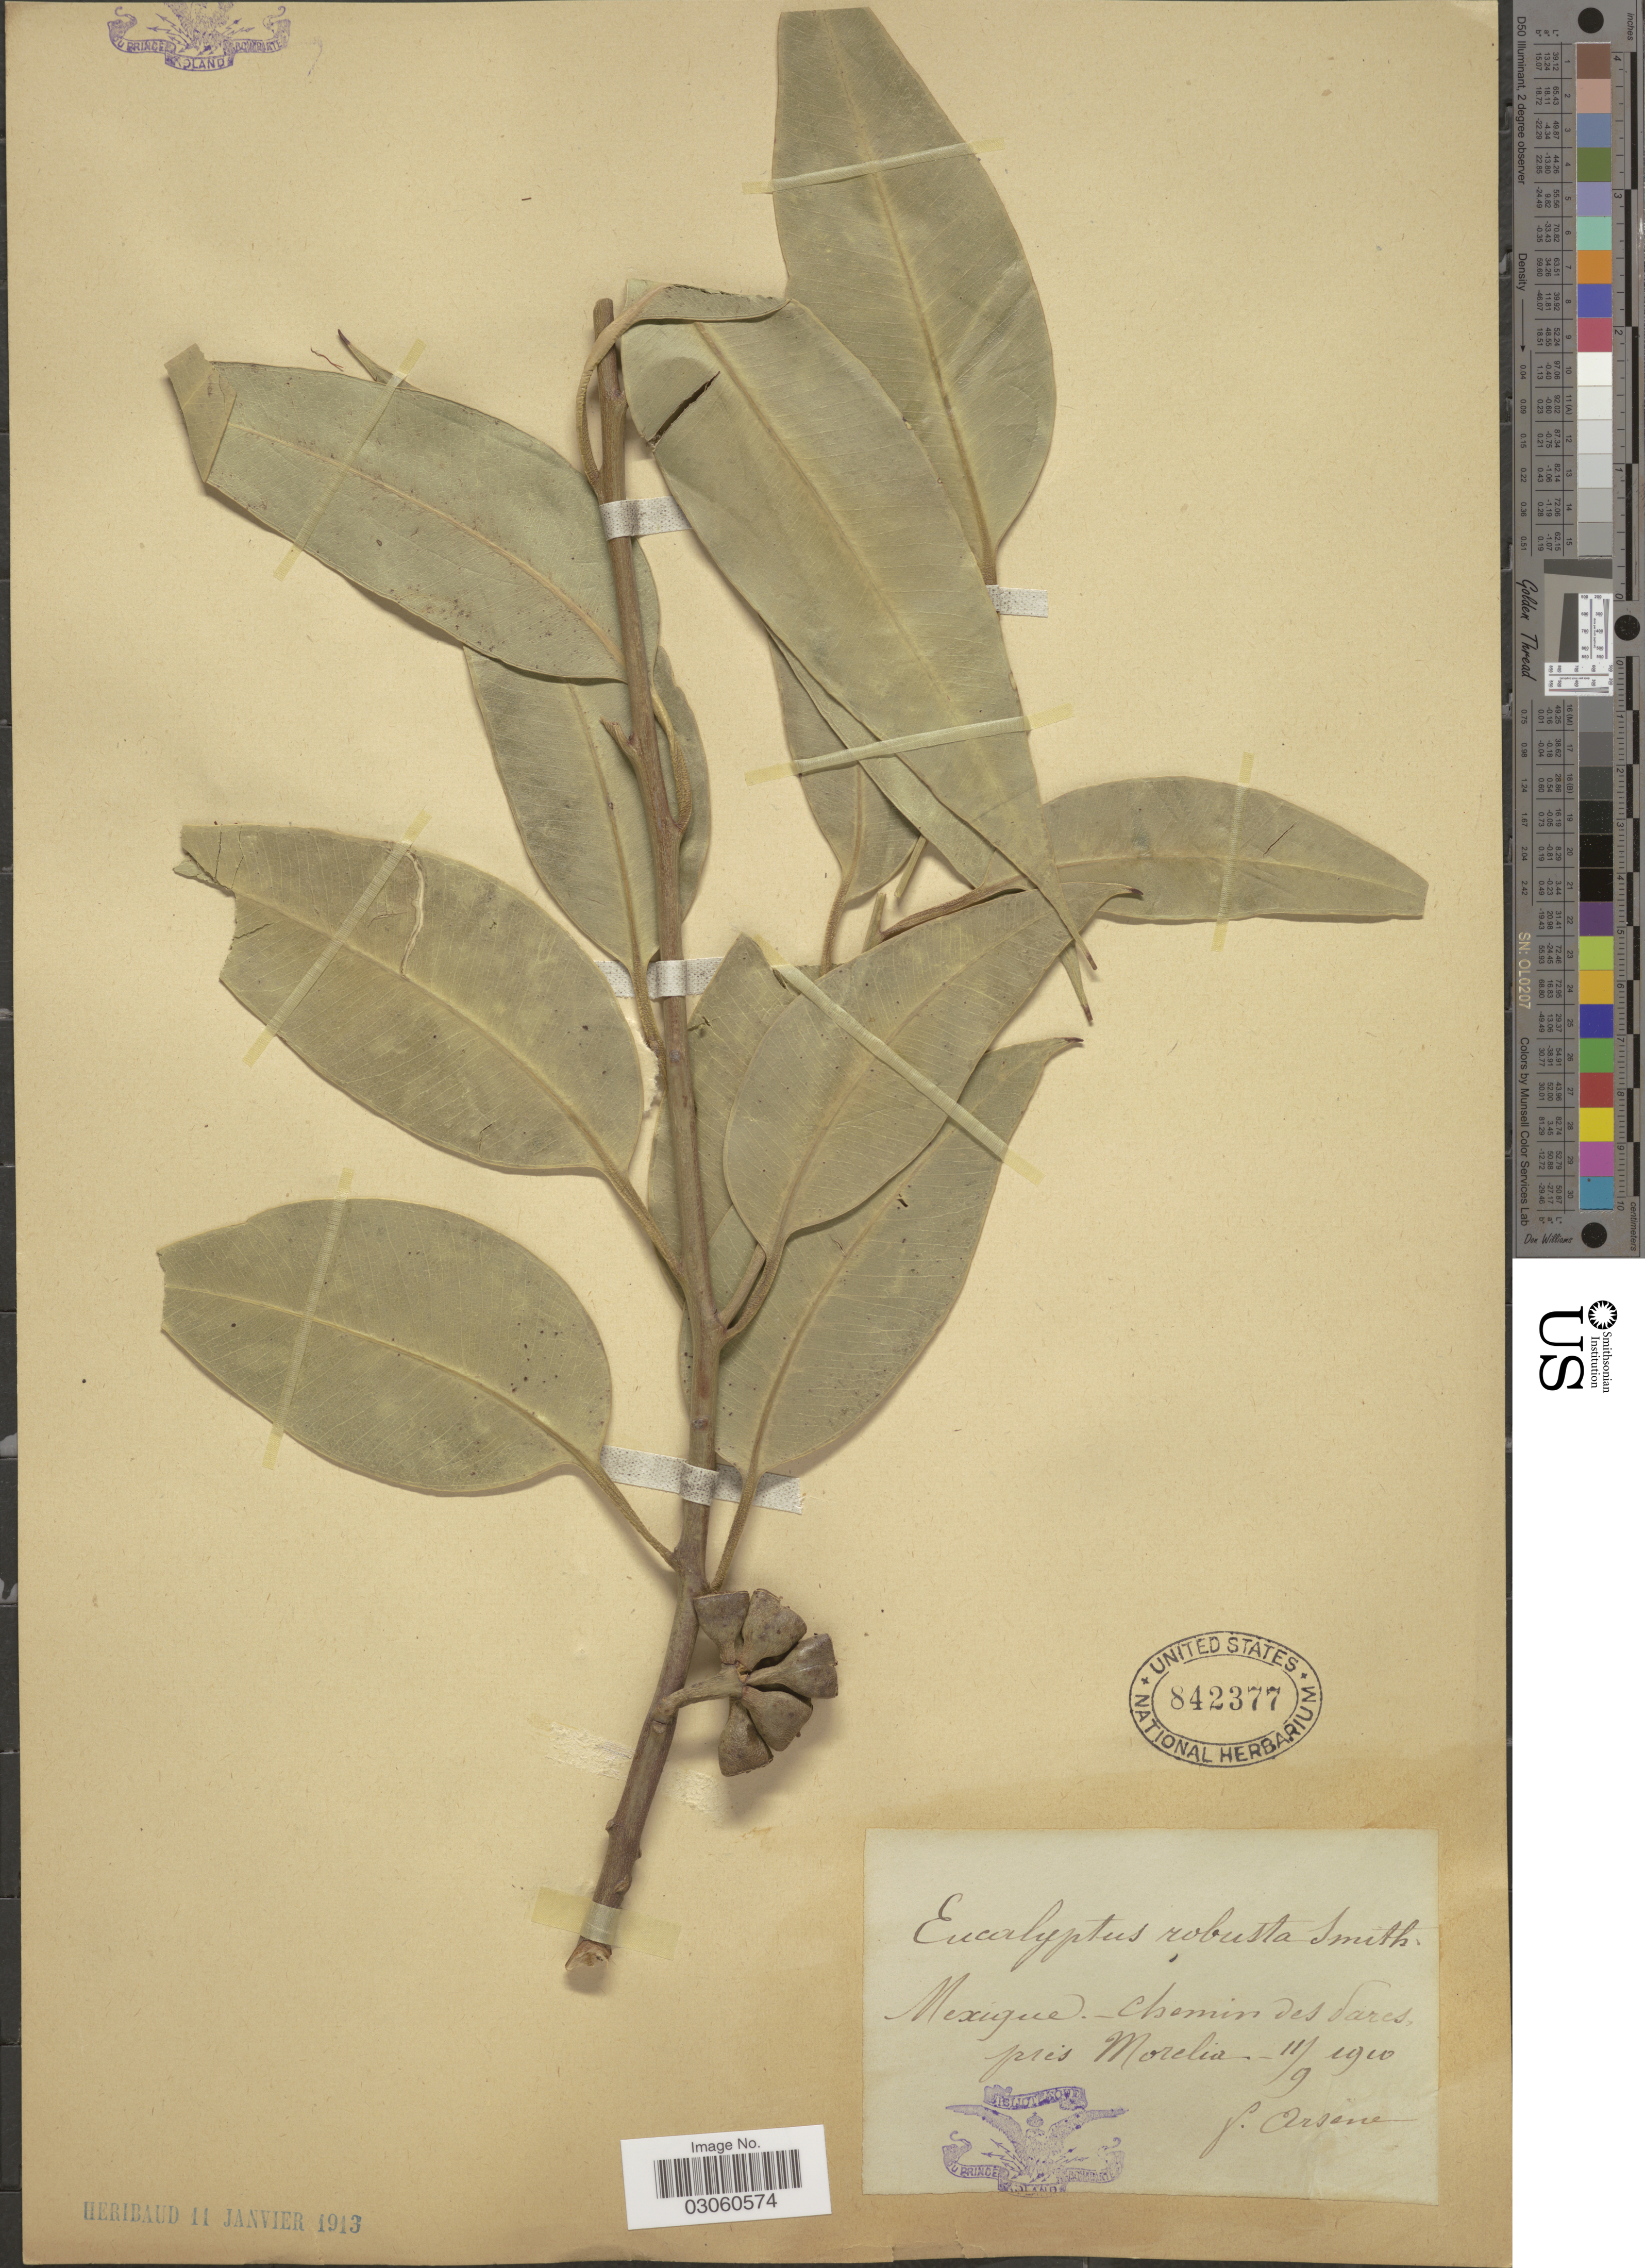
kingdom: Plantae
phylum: Tracheophyta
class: Magnoliopsida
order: Myrtales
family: Myrtaceae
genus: Eucalyptus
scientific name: Eucalyptus robusta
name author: Sm.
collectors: F. Arsène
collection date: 1910-09-11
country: Mexico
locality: Chemin des parcs près Morelia.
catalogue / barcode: US 842377